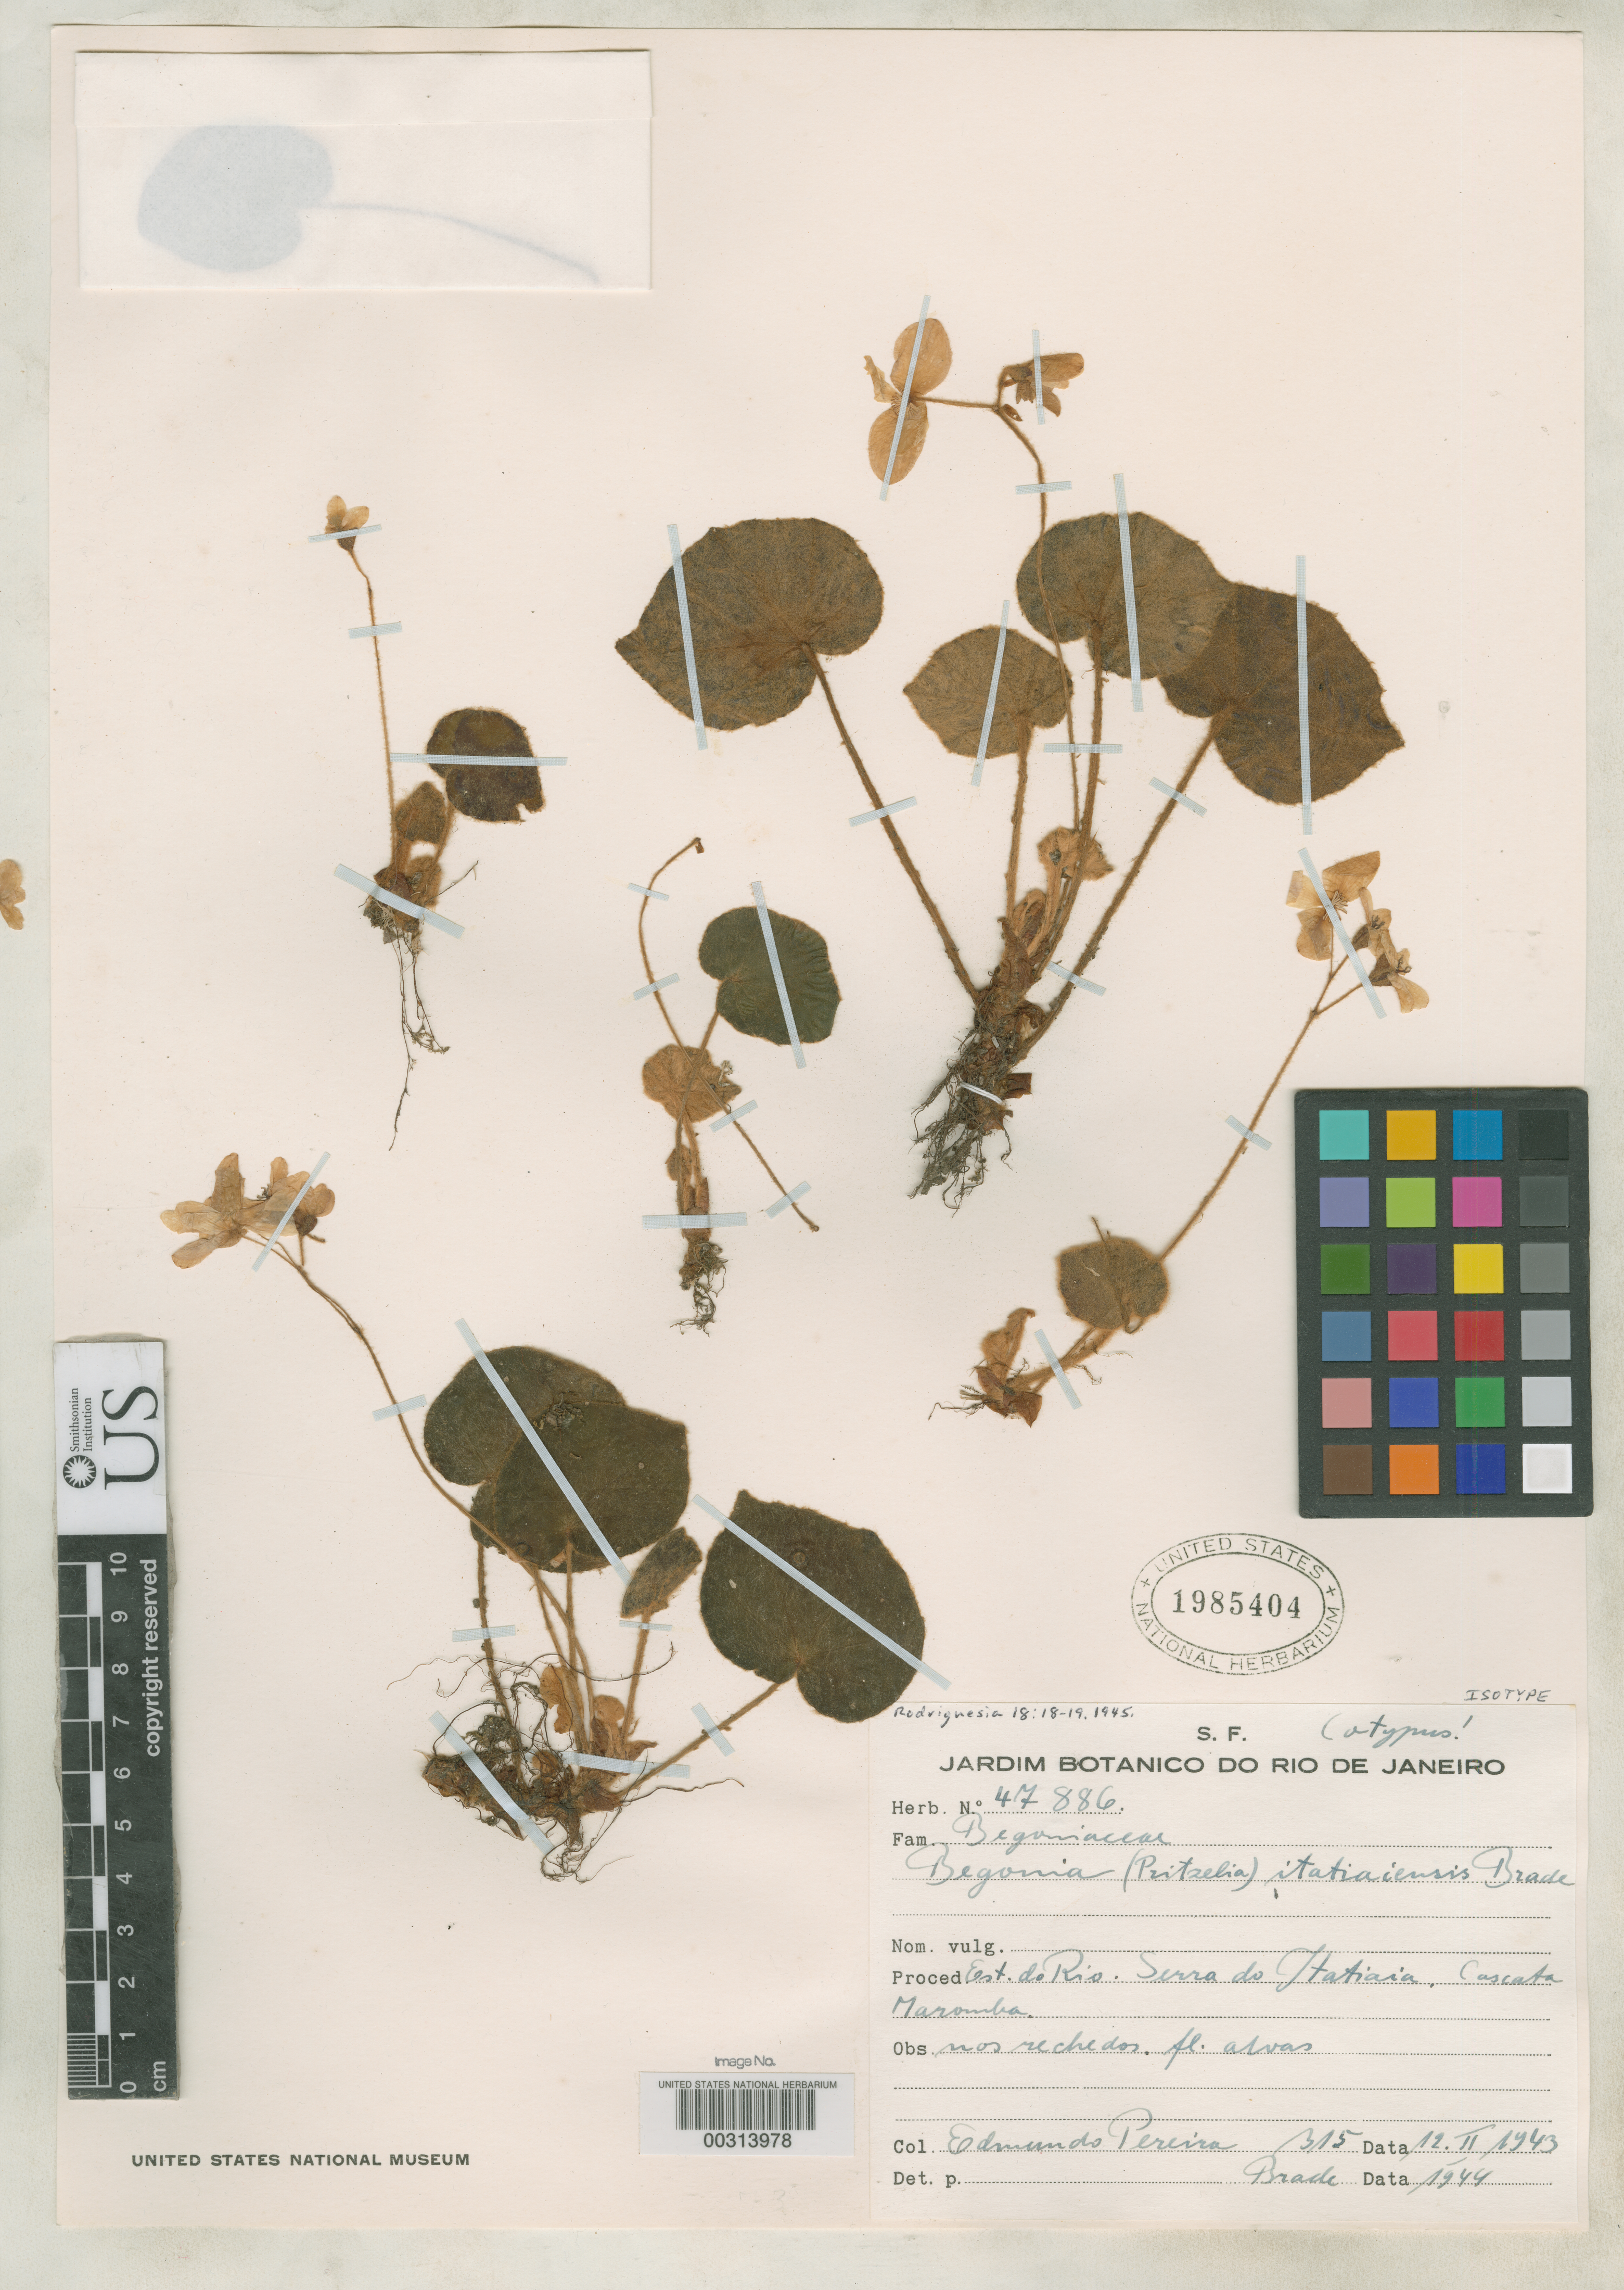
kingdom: Plantae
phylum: Tracheophyta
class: Magnoliopsida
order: Cucurbitales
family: Begoniaceae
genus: Begonia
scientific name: Begonia itatiaiensis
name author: Brade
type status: Isotype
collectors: E. Pereira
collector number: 315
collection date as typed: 12 Feb 1943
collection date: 1943-02-12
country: Brazil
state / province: Rio de Janeiro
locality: Serra do Itatiaia, Cascata Maromba.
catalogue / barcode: US 1985404